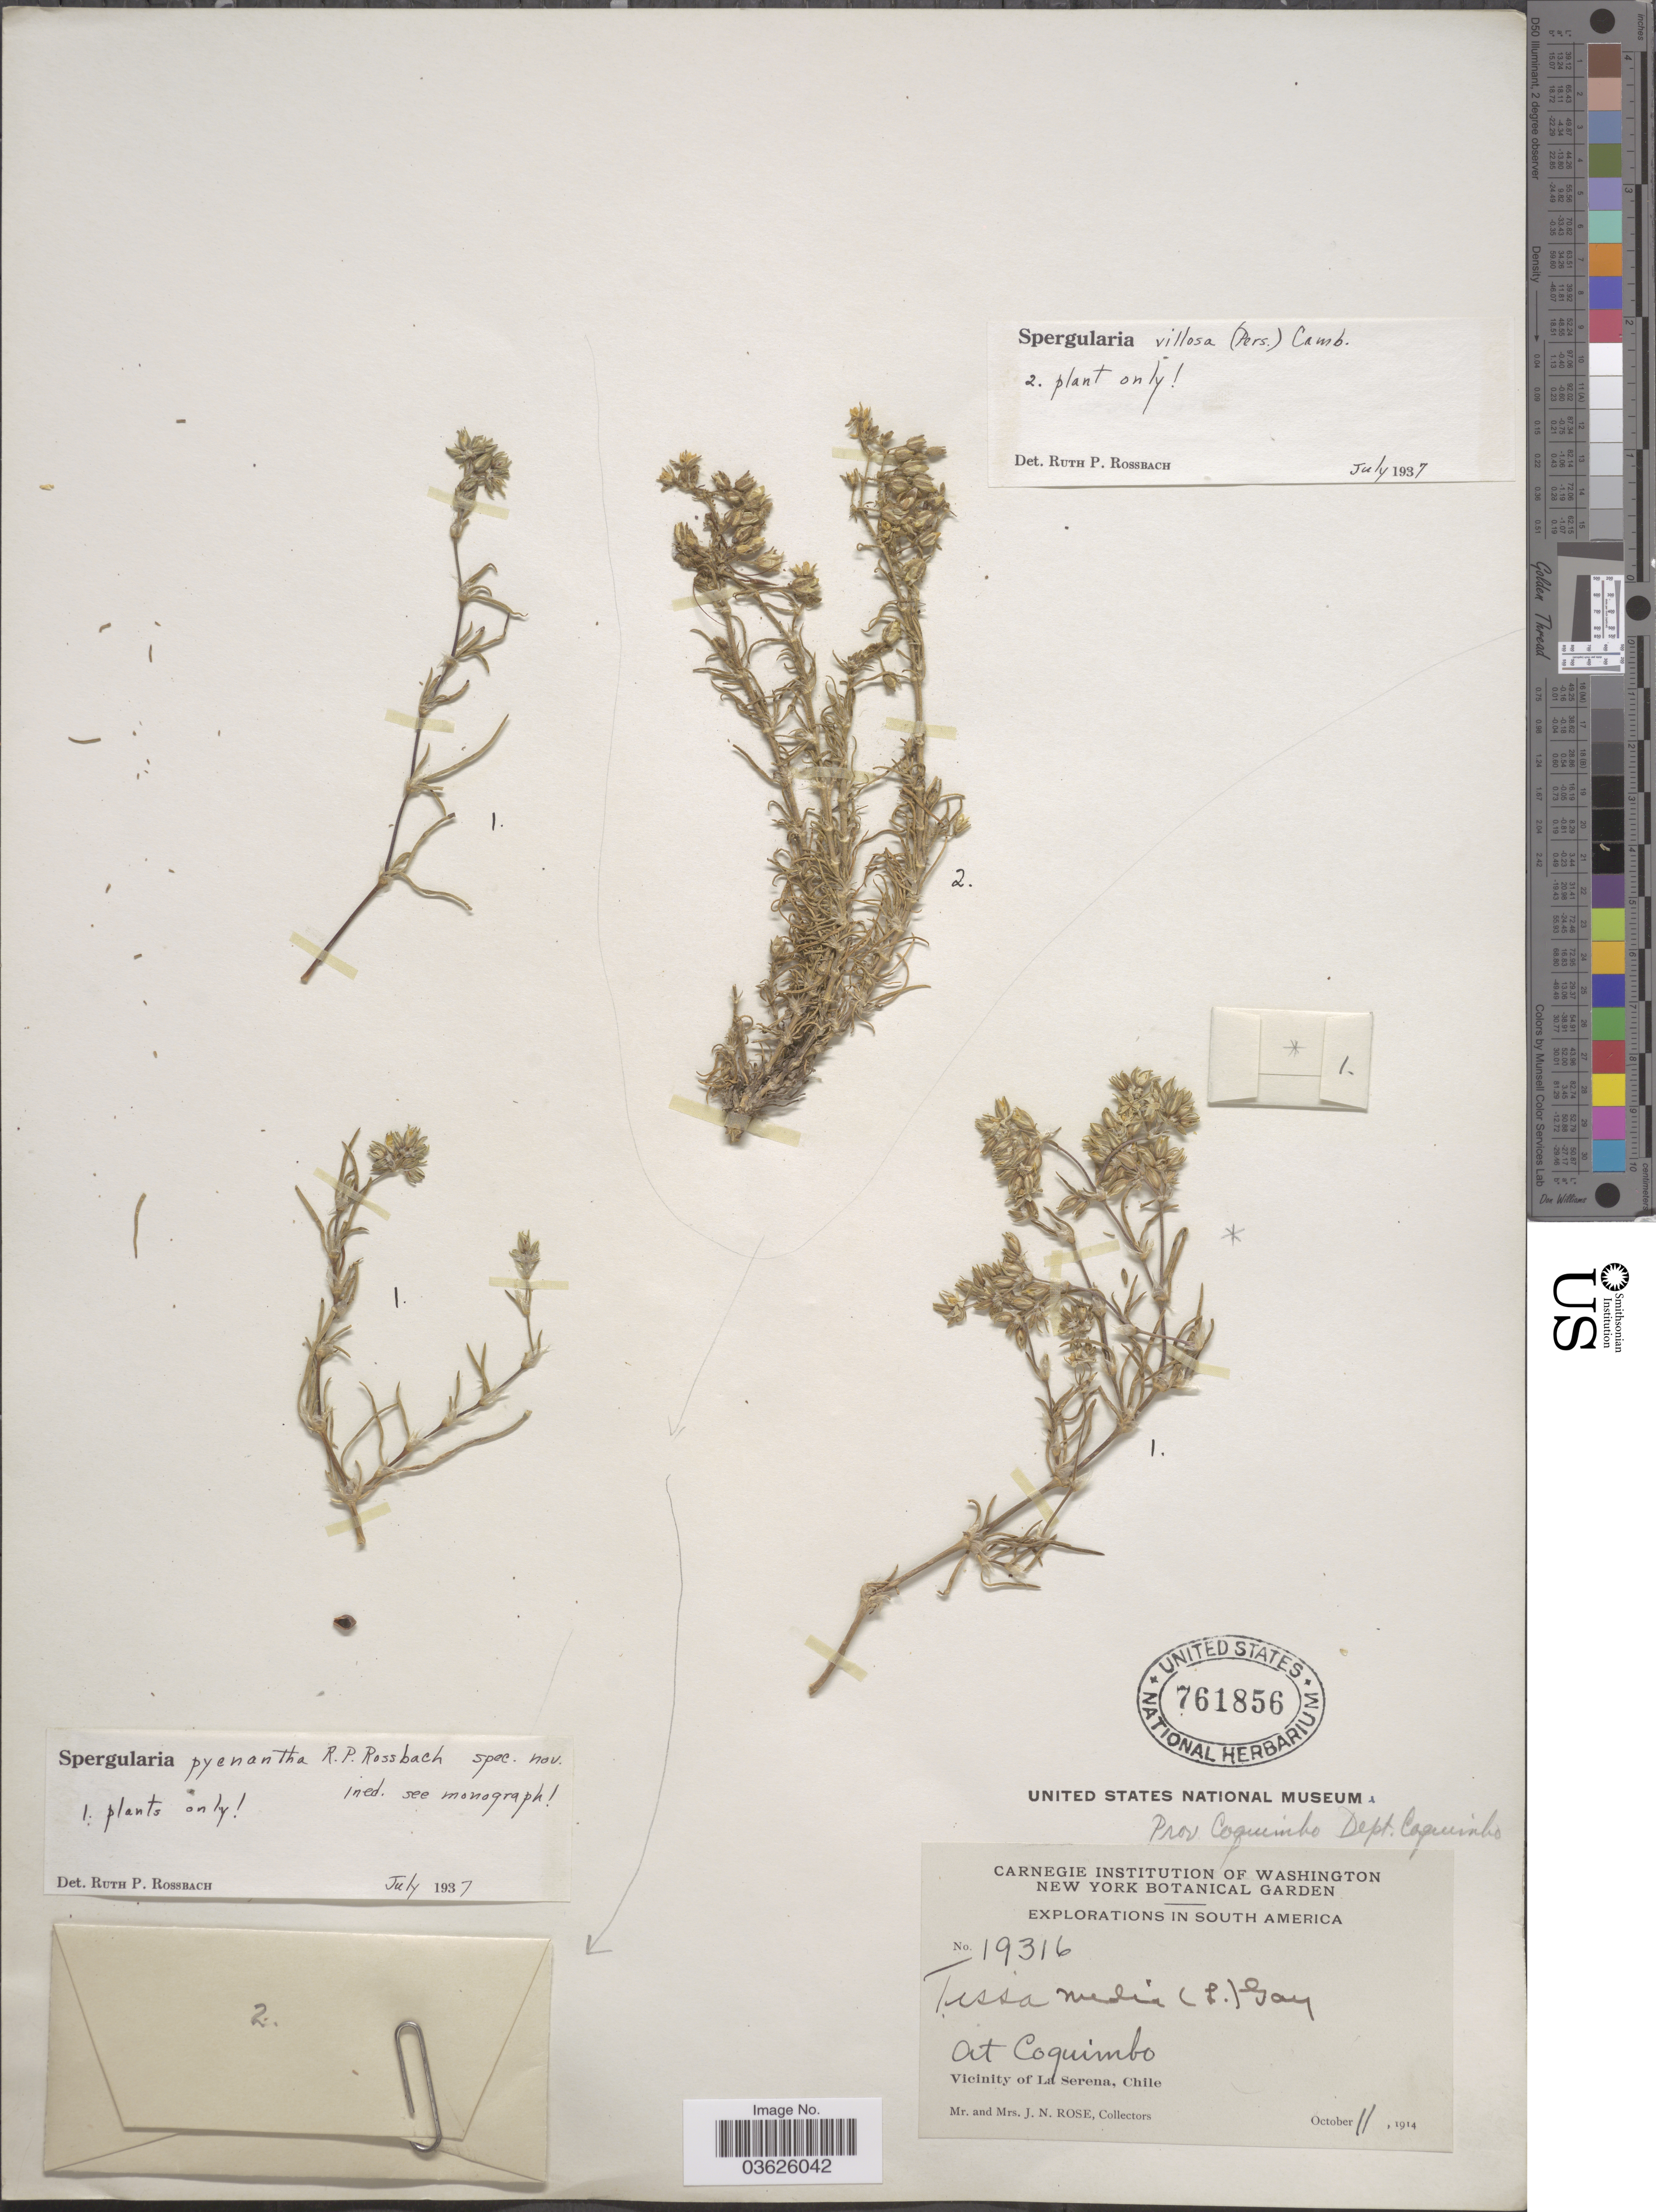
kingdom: Plantae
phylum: Tracheophyta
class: Magnoliopsida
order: Caryophyllales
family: Caryophyllaceae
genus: Spergularia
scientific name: Spergularia pycnantha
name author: Rossbach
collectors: J. N. Rose & L. B. Rose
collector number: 19316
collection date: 1914-10-11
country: Chile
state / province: Coquimbo (IV)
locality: Prov. Coquimbo. Dept. Coquimbo. At Coquimbo. Vicinity of La Serena.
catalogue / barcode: US 761856